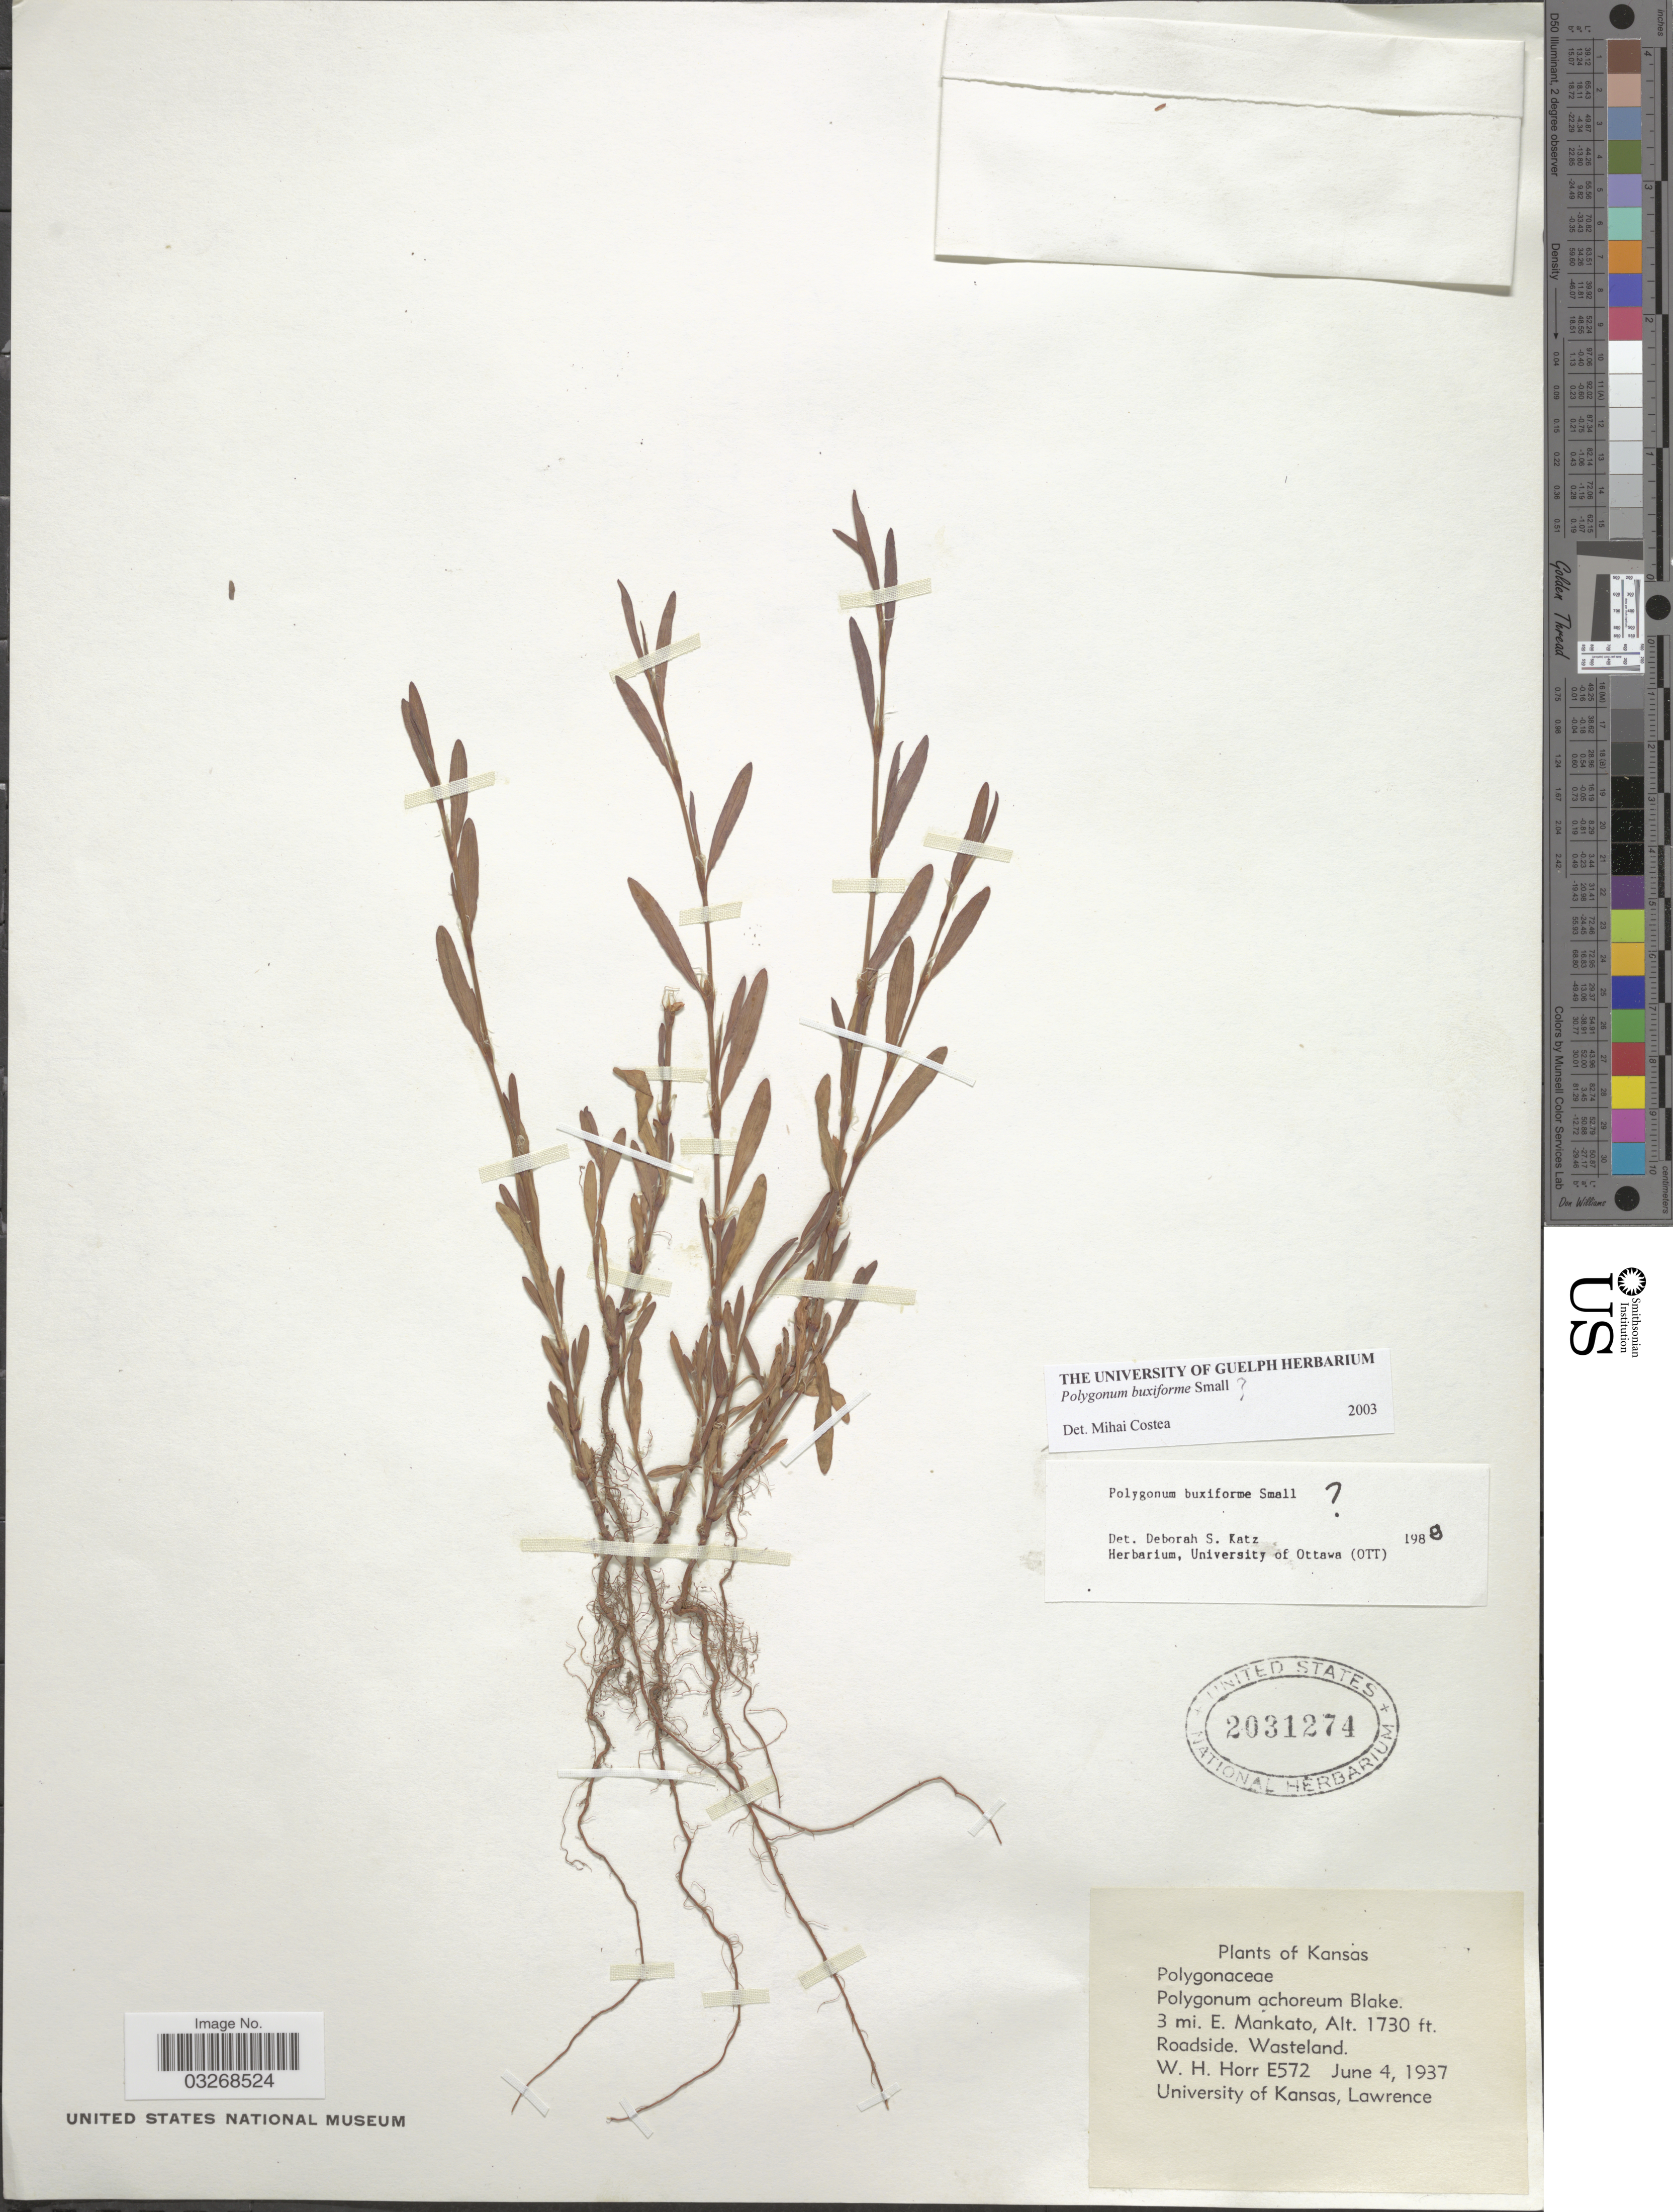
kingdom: Plantae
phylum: Tracheophyta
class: Magnoliopsida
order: Caryophyllales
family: Polygonaceae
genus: Polygonum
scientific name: Polygonum buxiforme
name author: Small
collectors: W. H. Horr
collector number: E572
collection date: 1937-06-04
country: United States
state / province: Kansas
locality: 3 mi. E. Mankato.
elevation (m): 527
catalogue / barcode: US 2031274